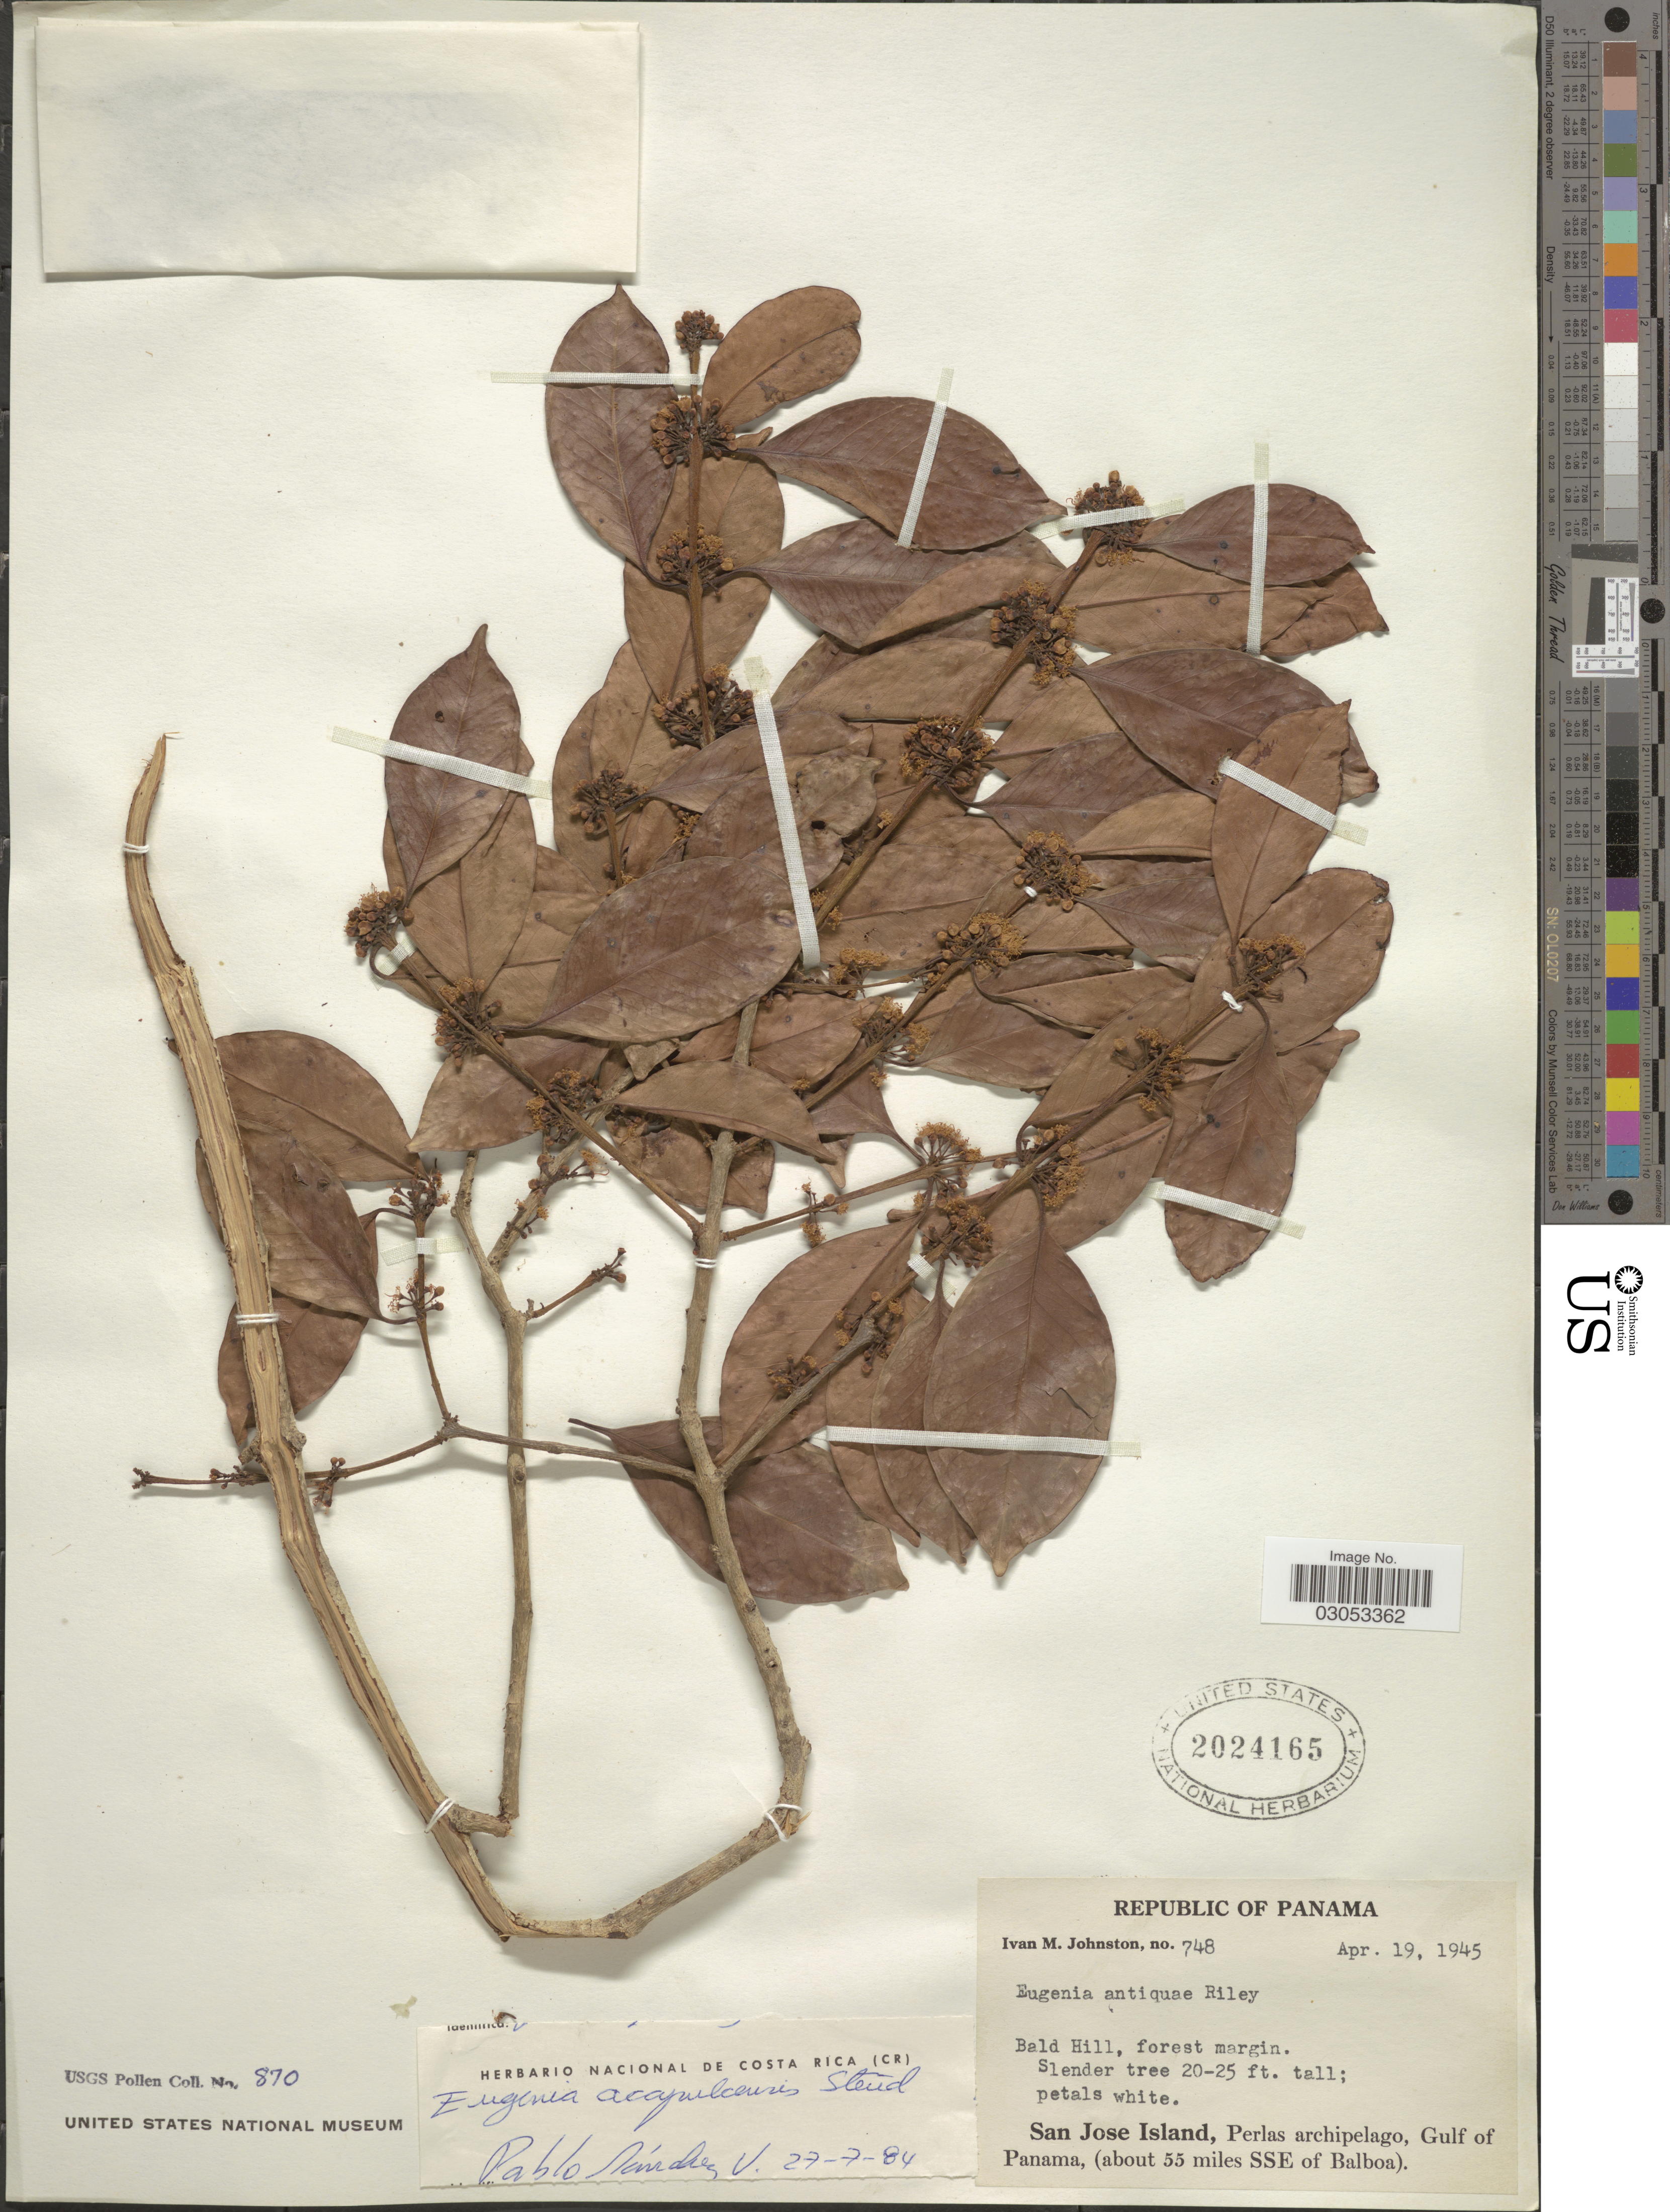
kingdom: Plantae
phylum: Tracheophyta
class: Magnoliopsida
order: Myrtales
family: Myrtaceae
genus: Eugenia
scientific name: Eugenia acapulcensis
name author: Steud.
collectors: I.M. Johnston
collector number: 748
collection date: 1945-04-19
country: Panama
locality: Bald Hill, forest margin, San Jose Island, Perlas archipelago, Gulf of Panama, (about 55 miles SSE of Balboa).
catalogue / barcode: US 2024165